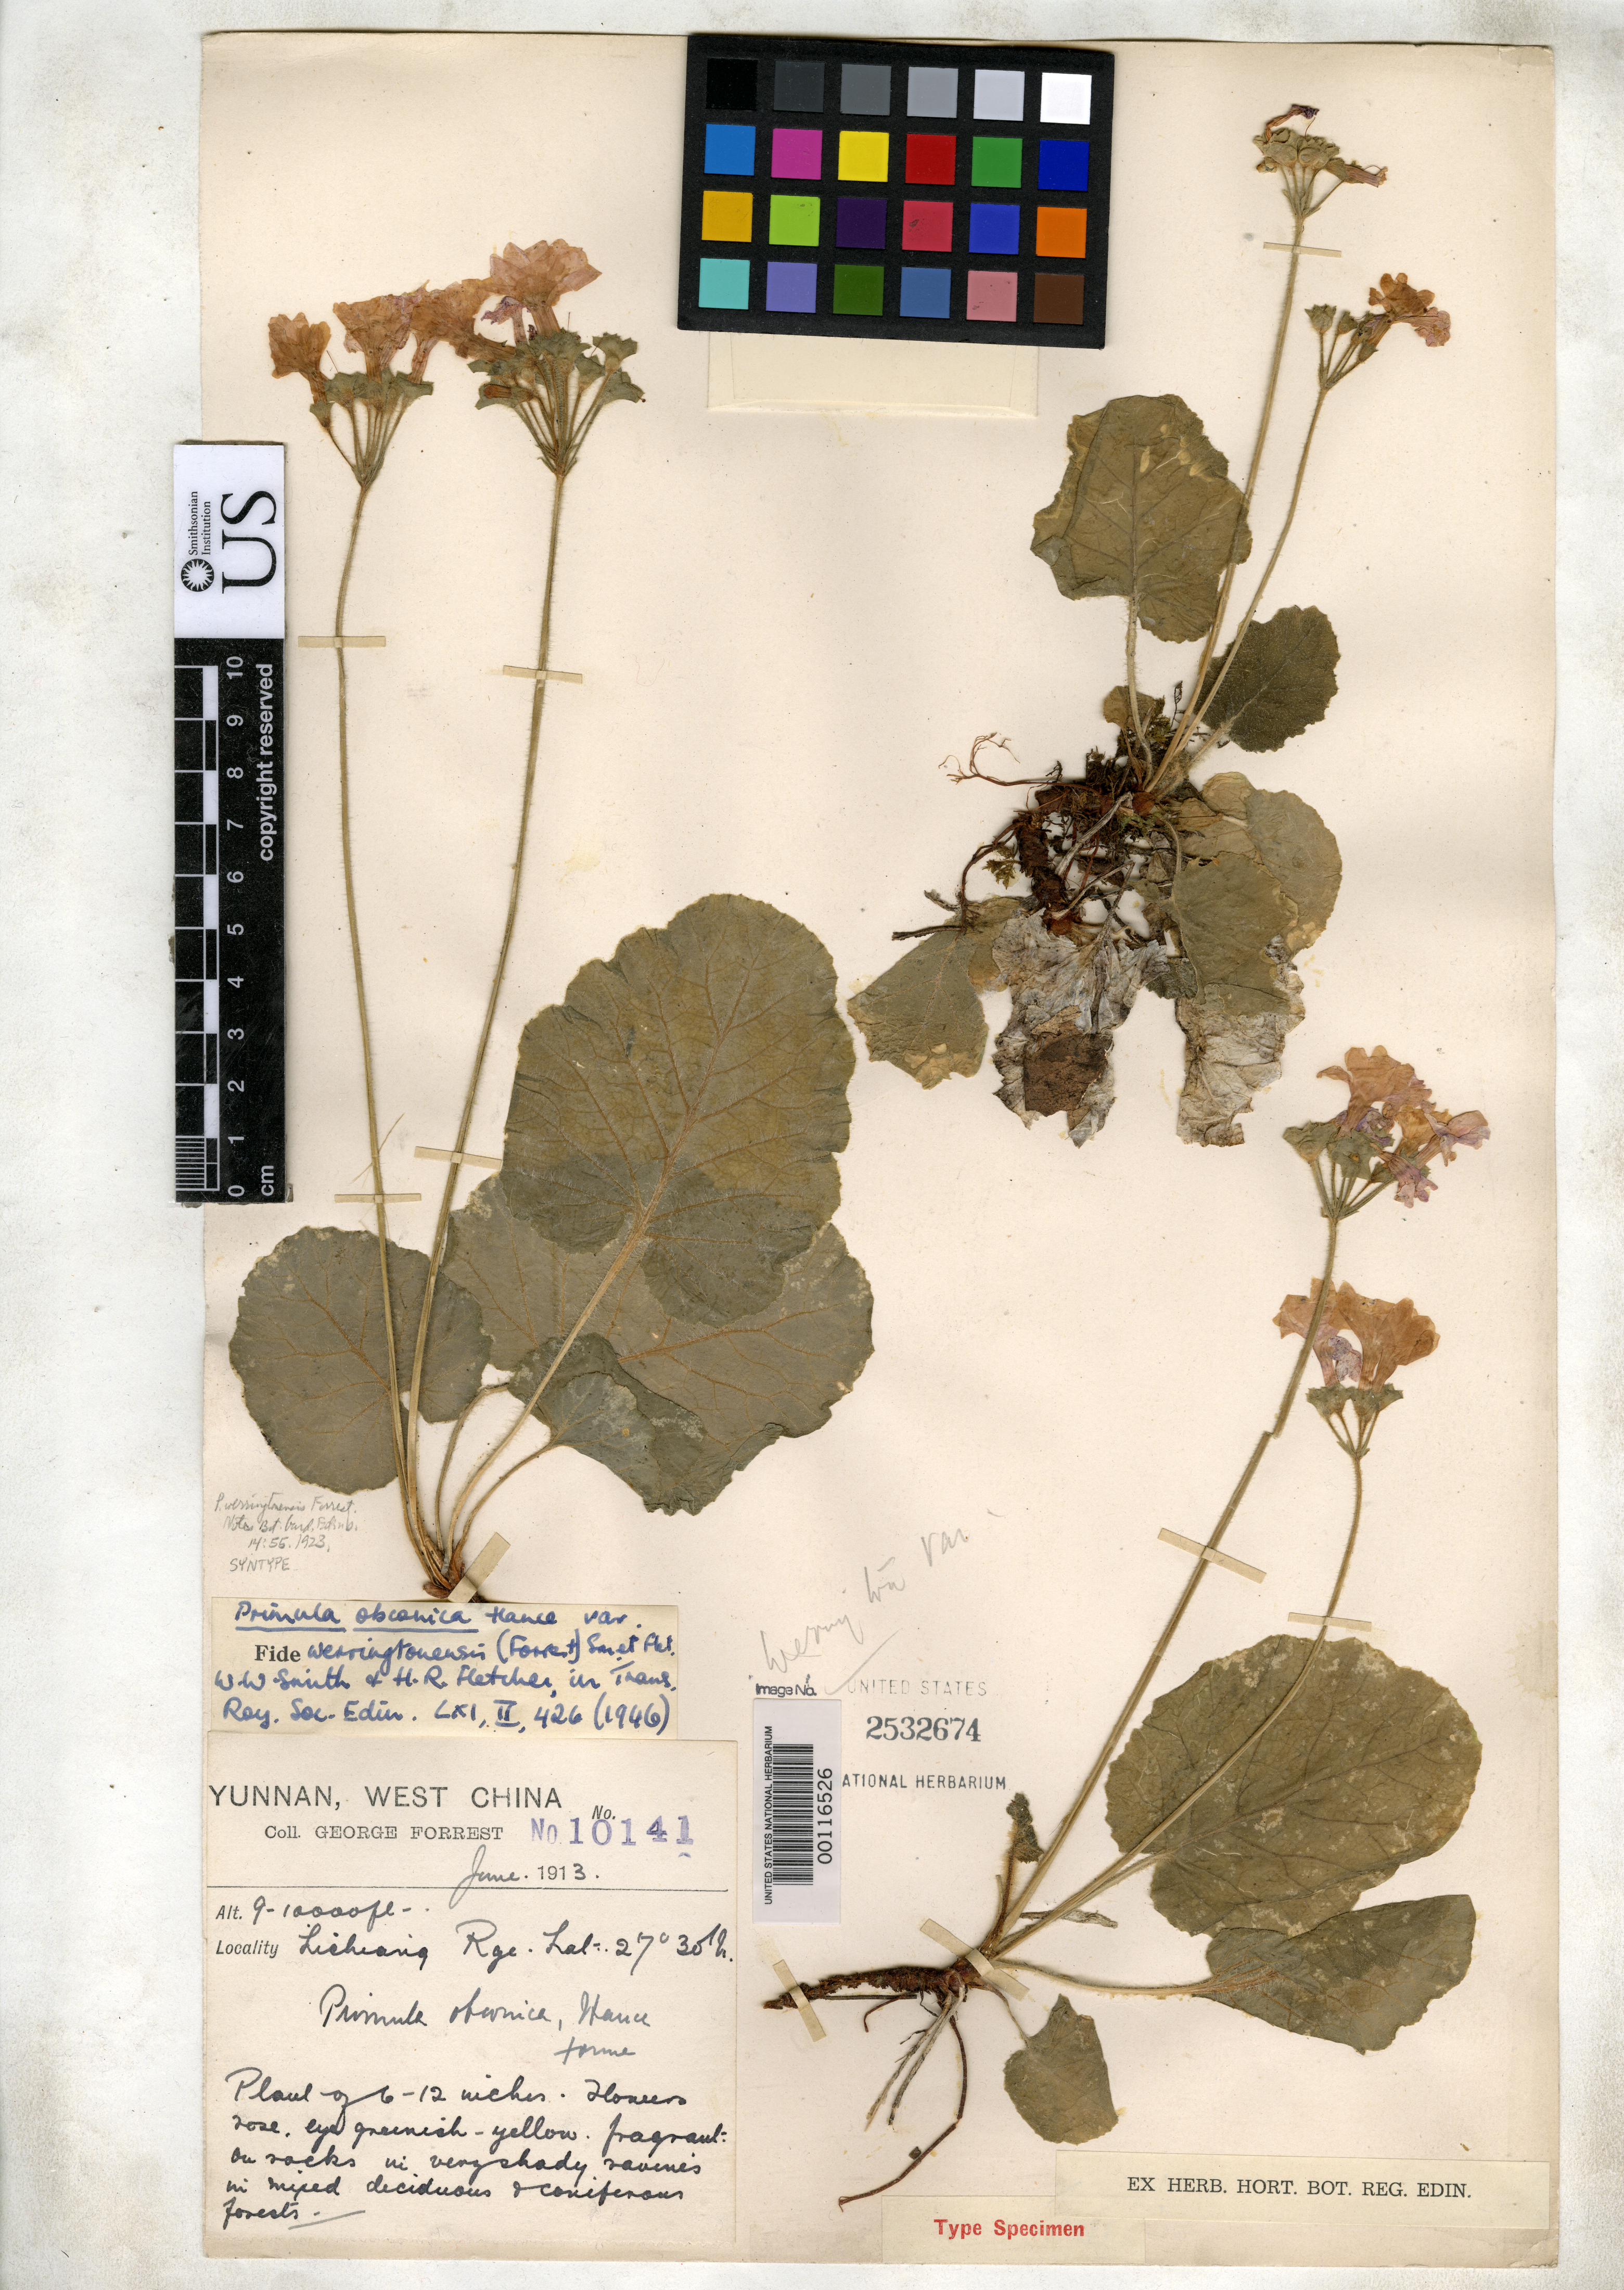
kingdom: Plantae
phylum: Tracheophyta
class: Magnoliopsida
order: Ericales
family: Primulaceae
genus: Primula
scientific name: Primula werringtonensis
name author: Forrest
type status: Syntype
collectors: G. Forrest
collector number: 10141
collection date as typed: Jun 1913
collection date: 1913-06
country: China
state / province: Yunnan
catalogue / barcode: US 2532674